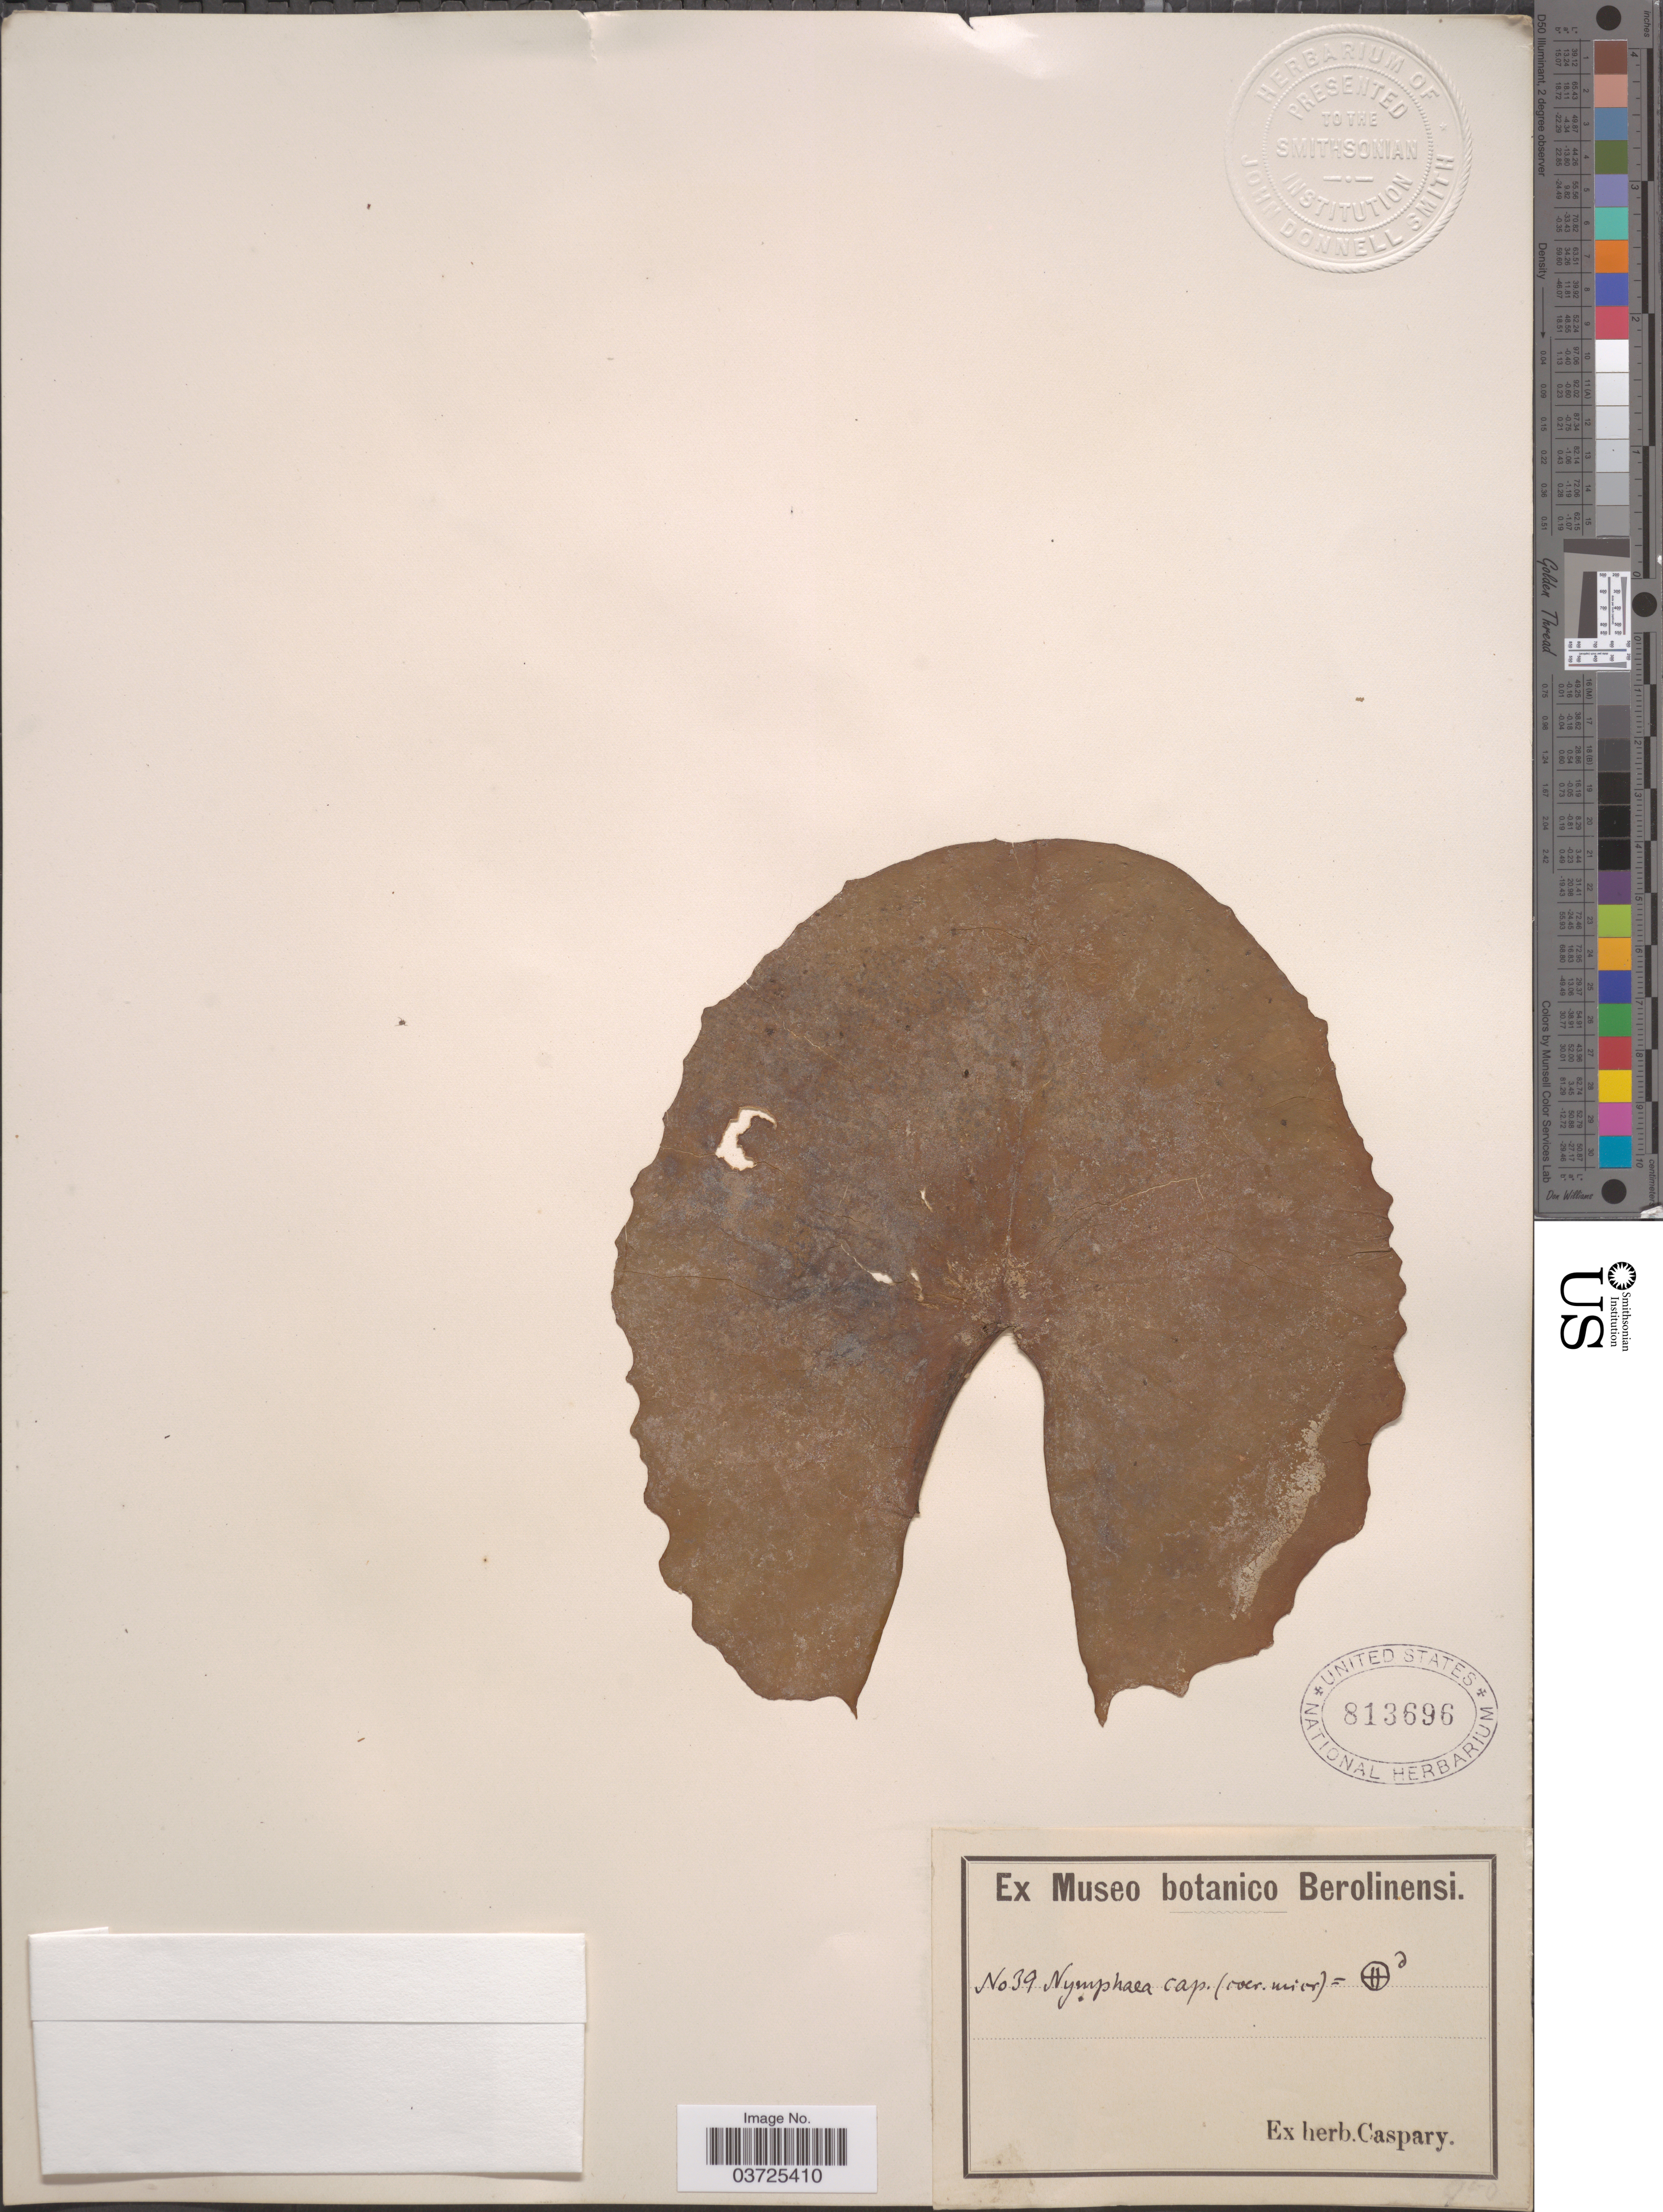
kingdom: Plantae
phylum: Tracheophyta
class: Magnoliopsida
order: Nymphaeales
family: Nymphaeaceae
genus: Nymphaea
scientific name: Nymphaea sp.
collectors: Ex herb. Caspary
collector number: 39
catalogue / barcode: US 813696